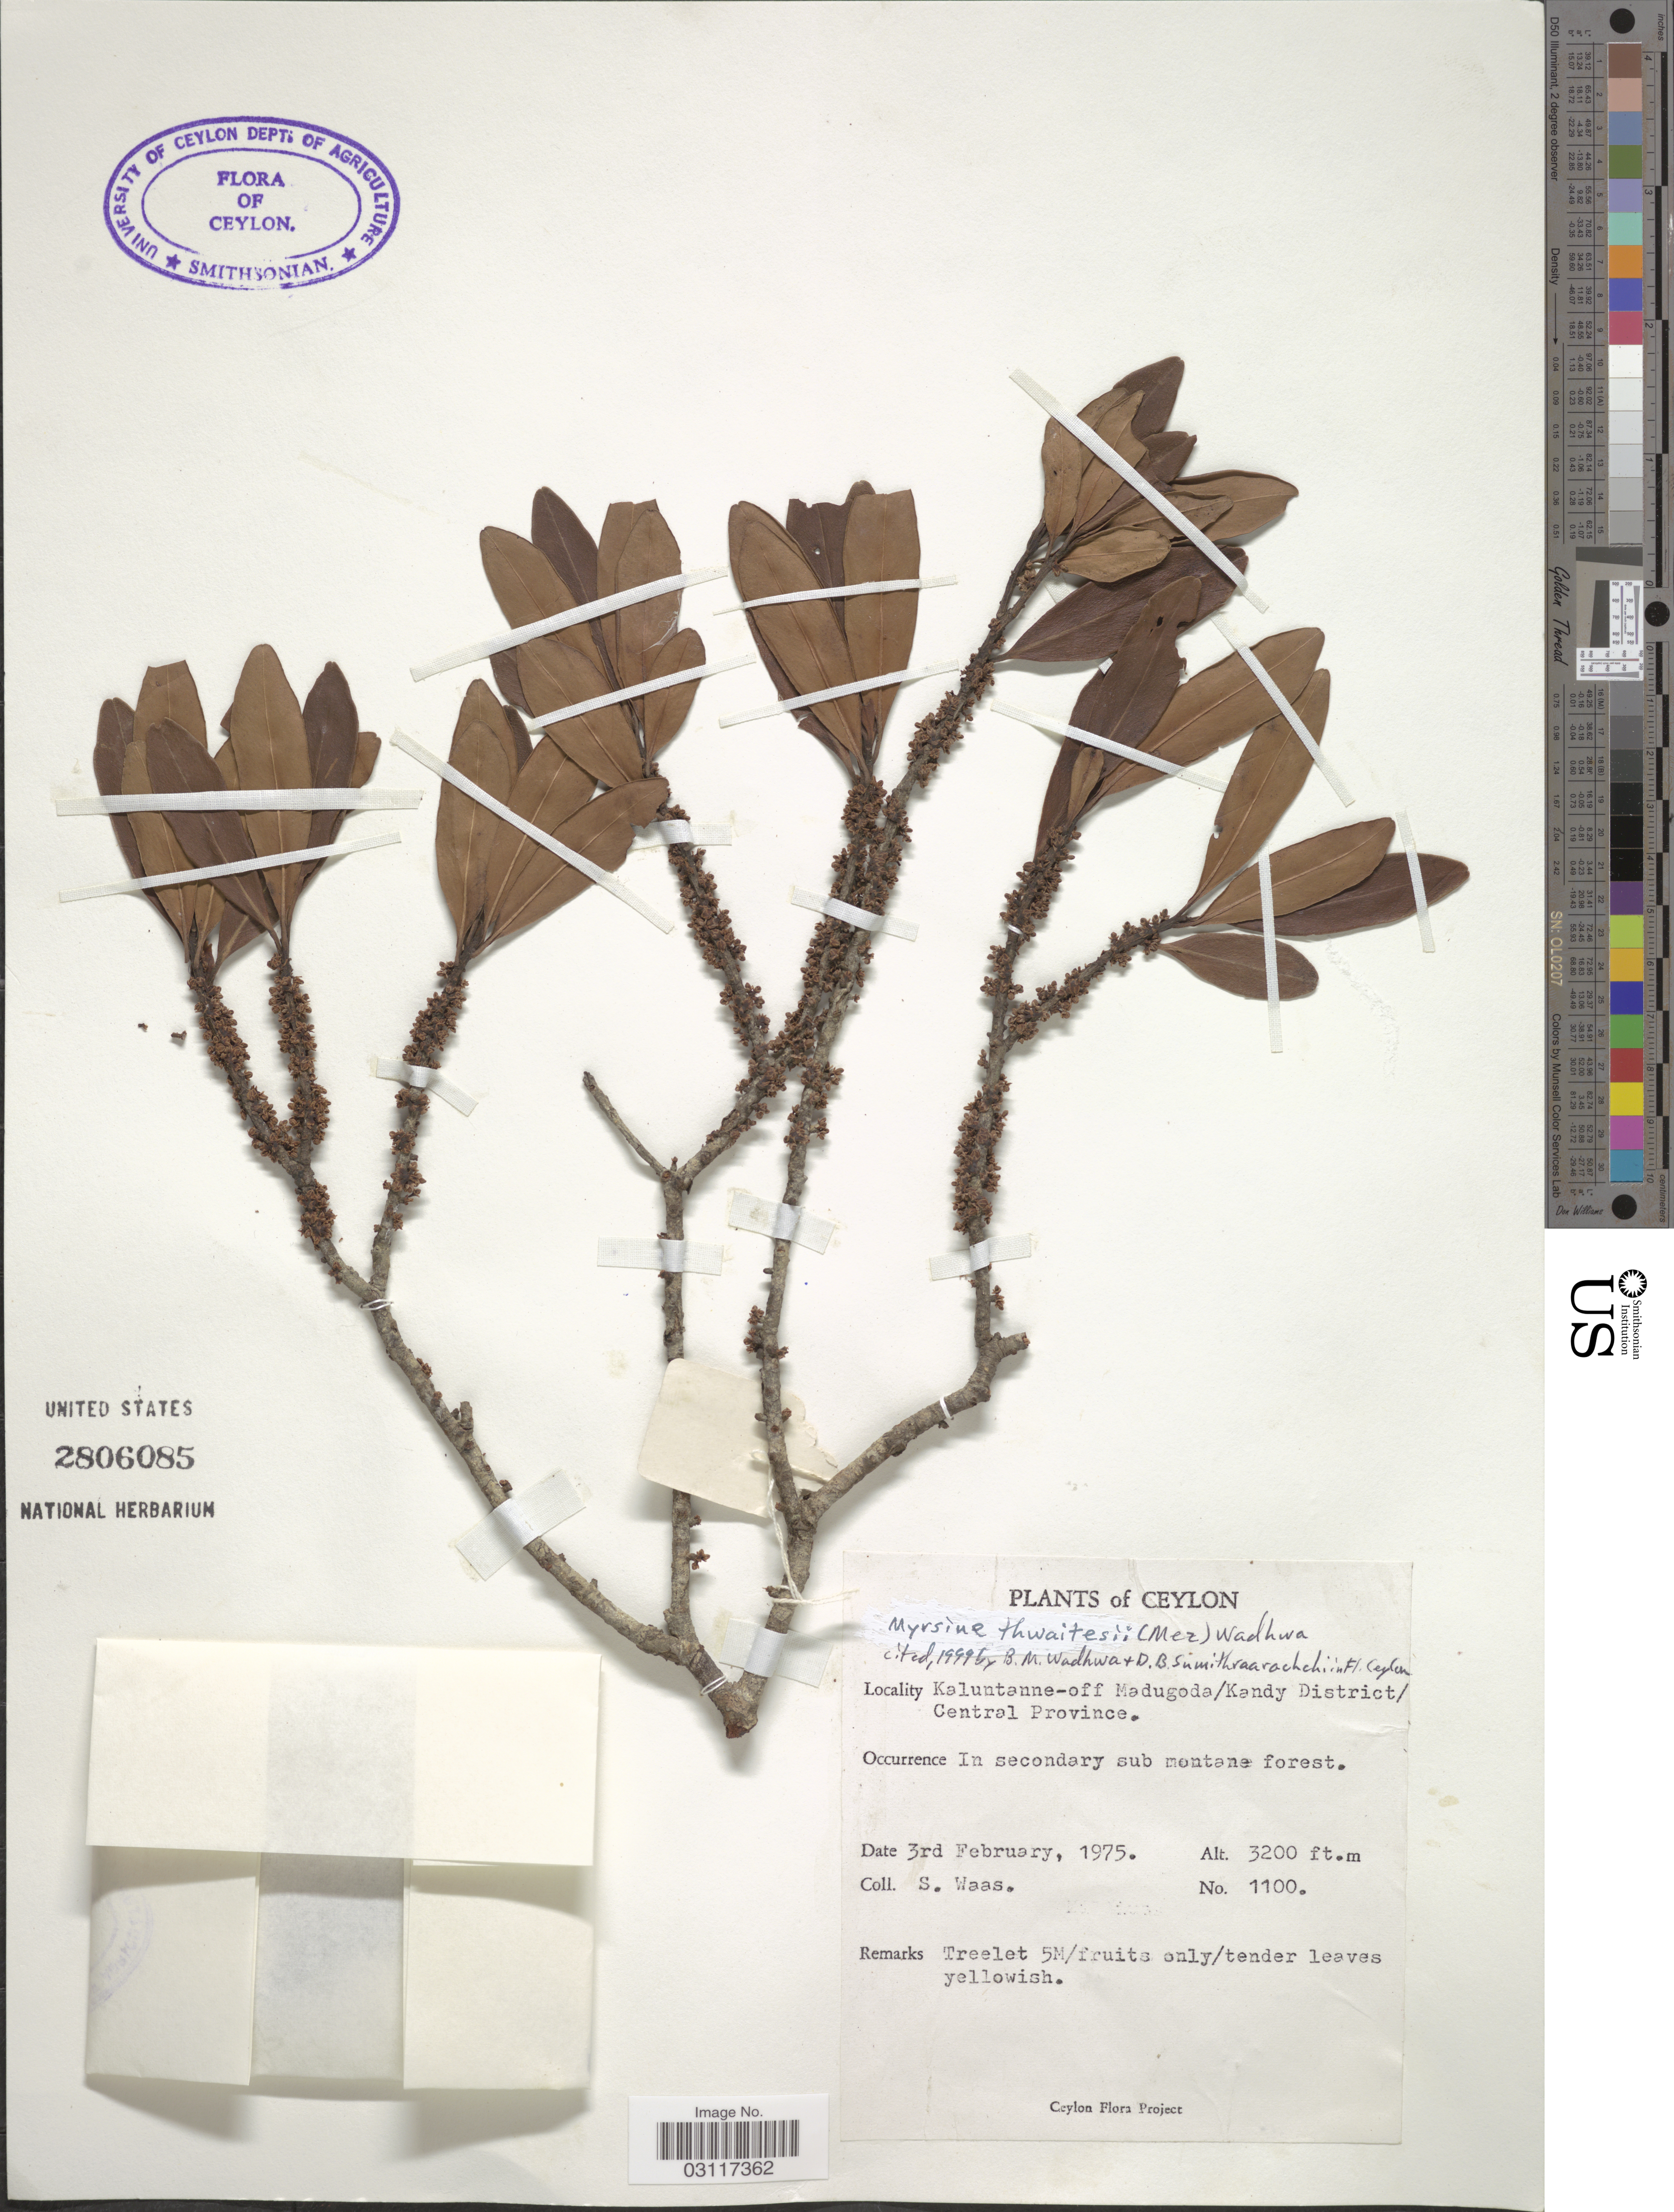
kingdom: Plantae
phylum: Tracheophyta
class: Magnoliopsida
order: Ericales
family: Primulaceae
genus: Myrsine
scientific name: Myrsine thwaitesii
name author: (Mez) Wadhwa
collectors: S. Waas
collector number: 1100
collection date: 1975-02-03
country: Sri Lanka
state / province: Central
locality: Ceylon, Kaluntanne-off Madugoda/Kandy District/Central Province.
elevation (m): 975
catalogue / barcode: US 2806085